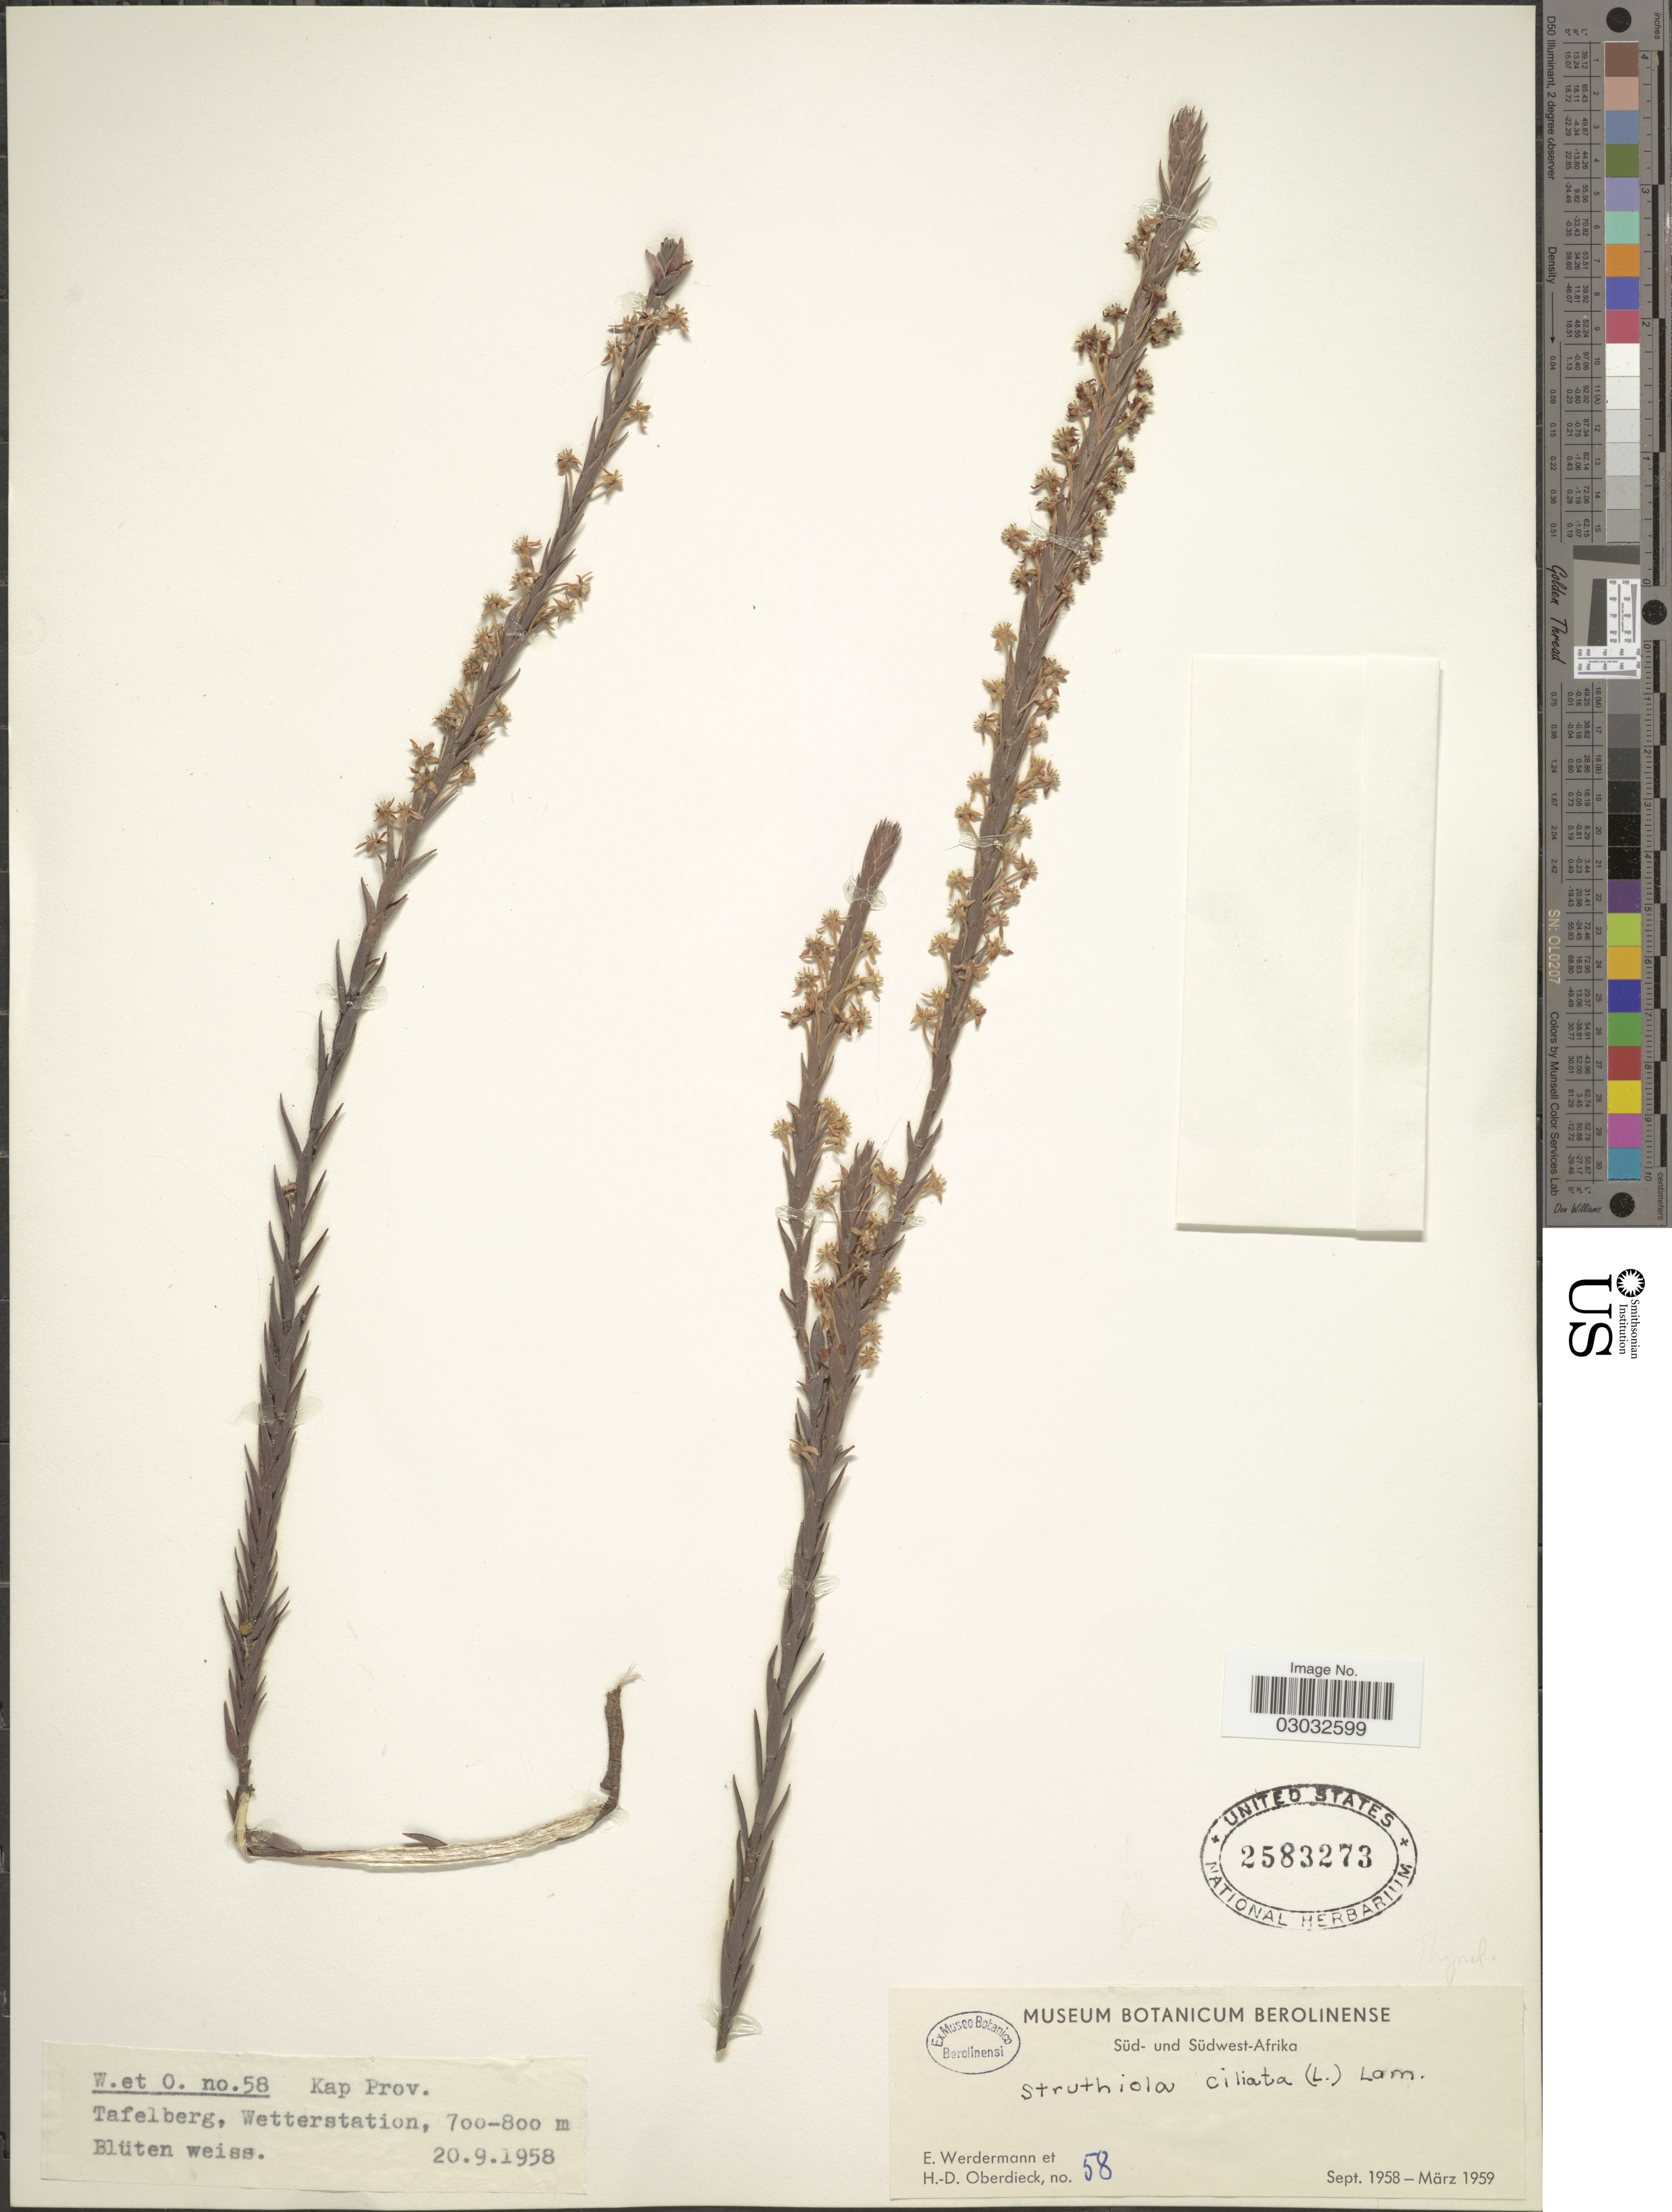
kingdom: Plantae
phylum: Tracheophyta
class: Magnoliopsida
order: Malvales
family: Thymelaeaceae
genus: Struthiola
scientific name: Struthiola ciliata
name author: (L.) Lam.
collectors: E. Werdermann & H. Oberdieck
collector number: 58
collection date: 1958-09-20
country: South Africa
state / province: Western Cape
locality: Süd-Afrika. Kap Prov. Tafelberg, Wetterstation.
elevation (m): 700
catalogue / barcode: US 2583273